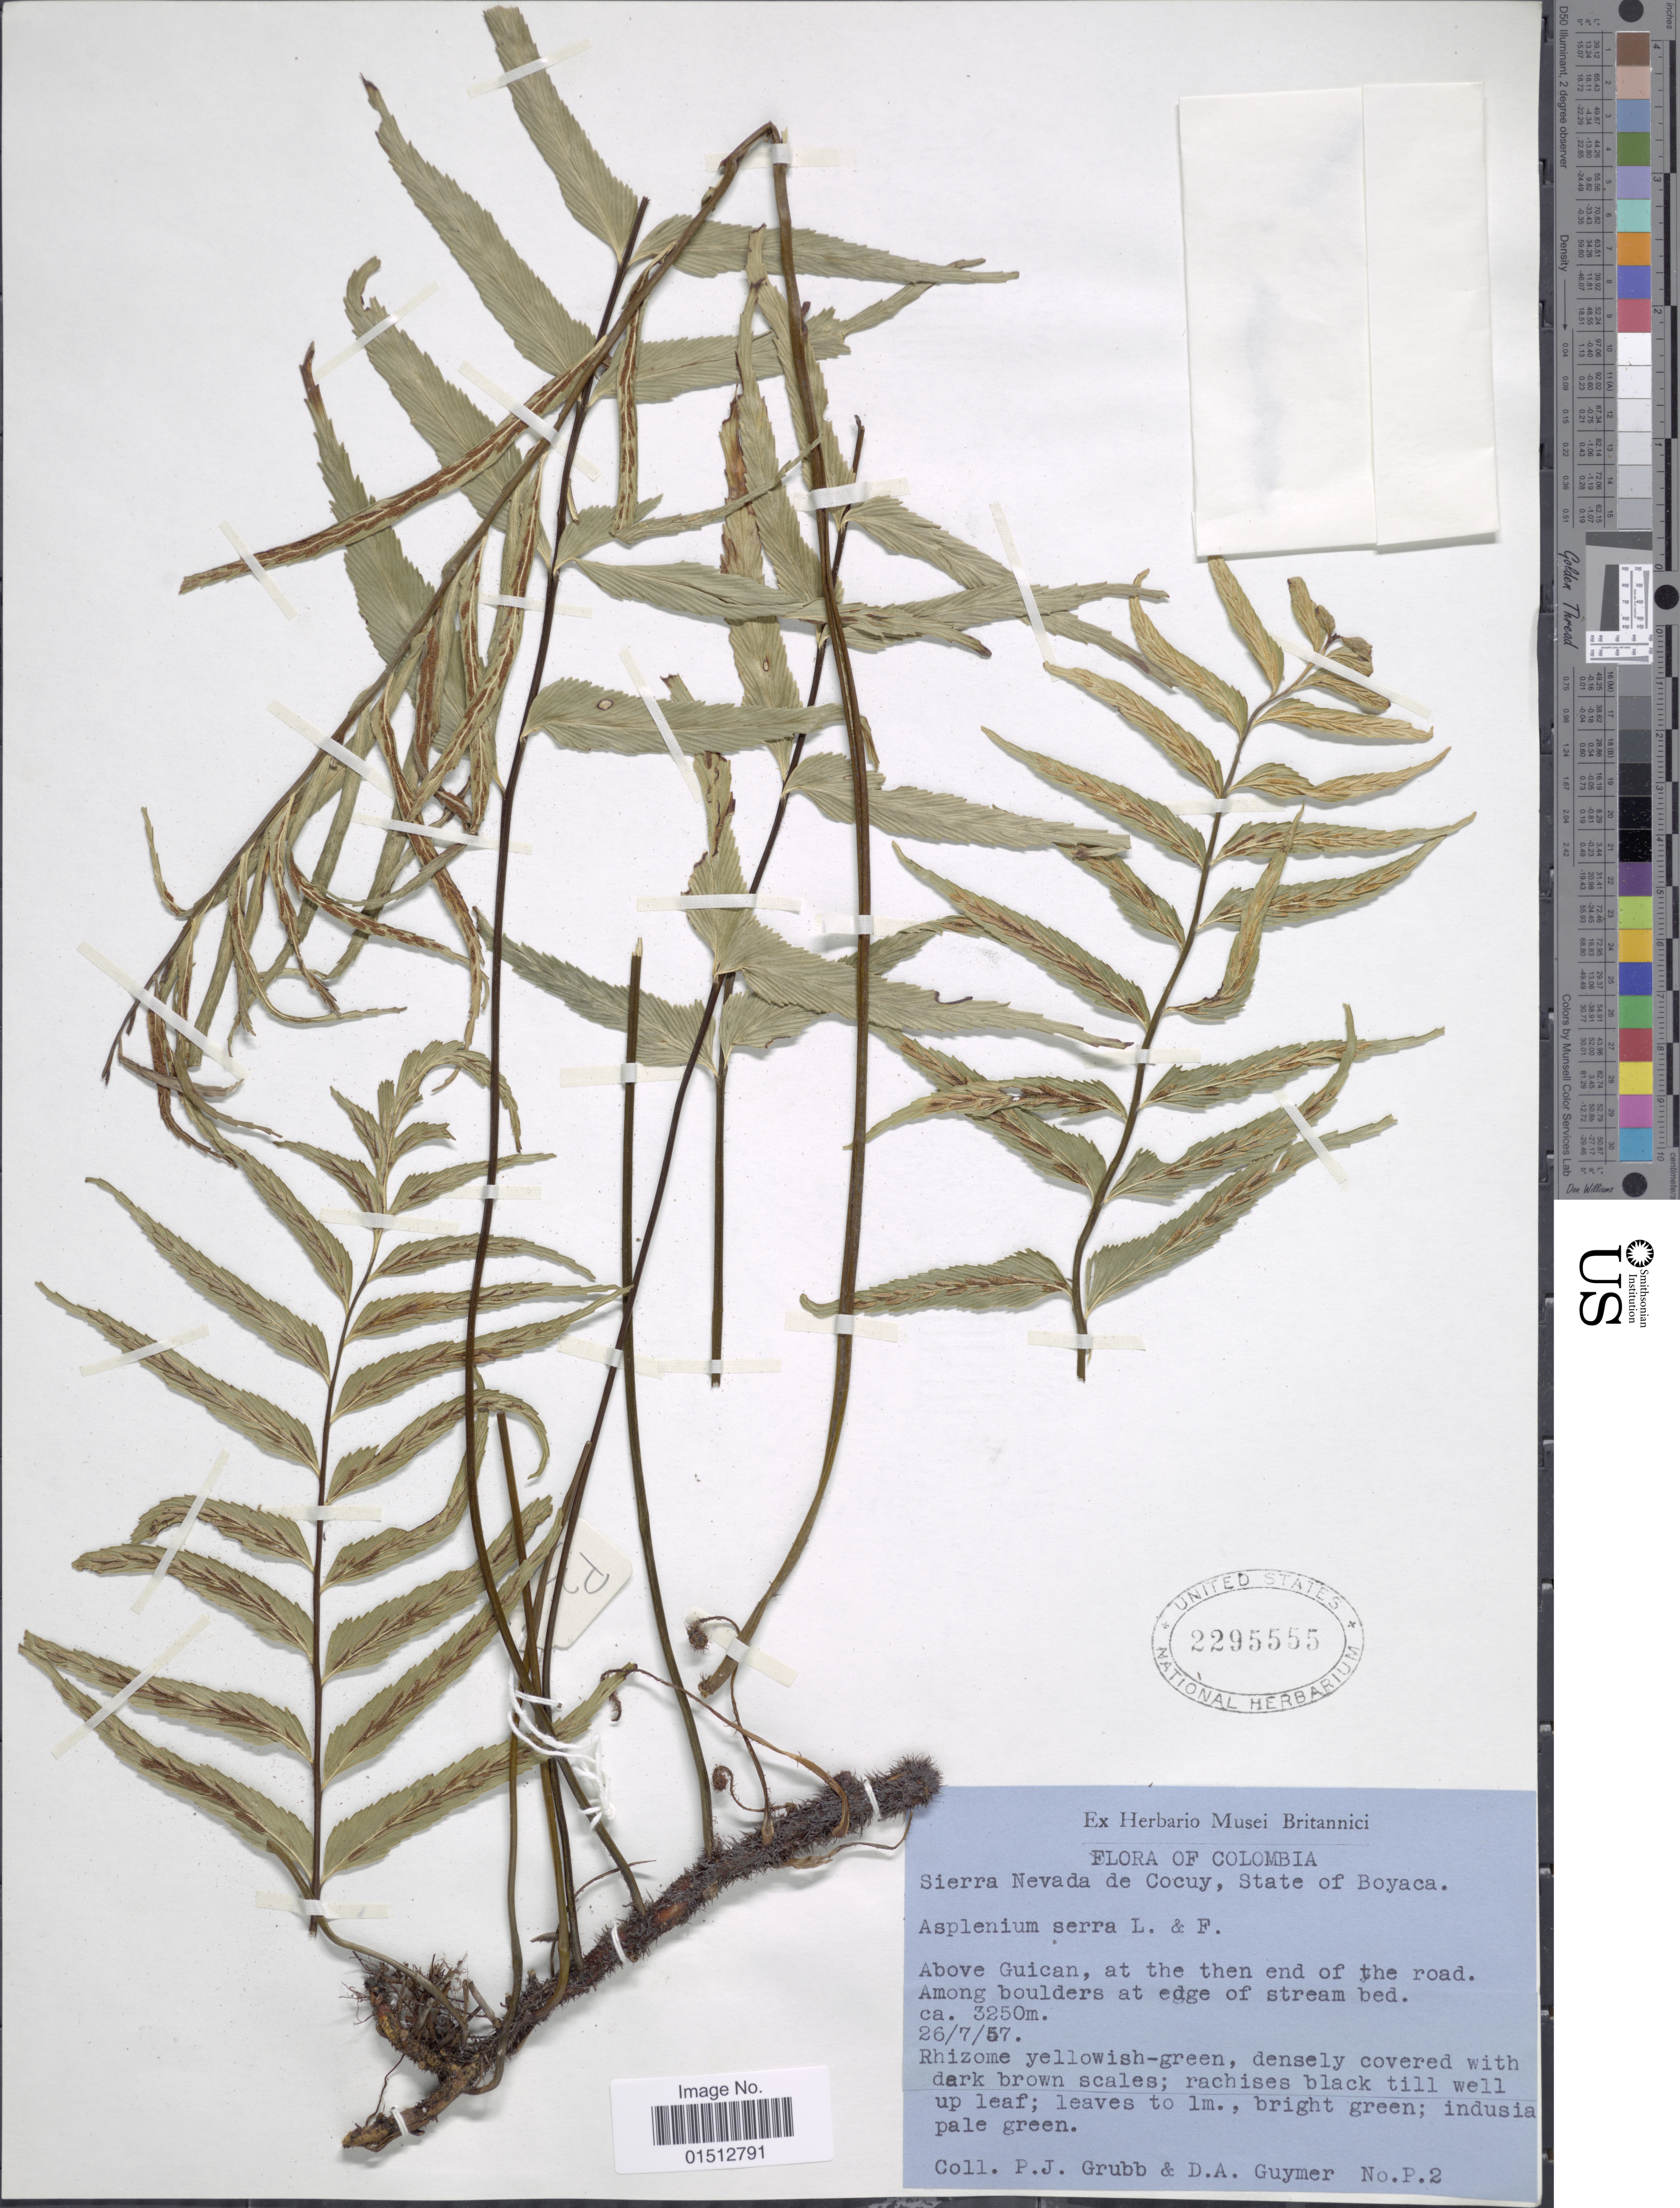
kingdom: Plantae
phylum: Tracheophyta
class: Polypodiopsida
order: Polypodiales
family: Aspleniaceae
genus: Asplenium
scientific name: Asplenium serra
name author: Langsd. & Fisch.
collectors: P. J. Grubb & D. Guymer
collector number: P2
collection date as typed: Transcribed d/m/y: 26/7/57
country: Colombia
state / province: Boyacá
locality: Colombia, Sierra Nevada de Cocuy, State of Boyaca, above Guican, at the then end of the road.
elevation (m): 3250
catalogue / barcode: US 2295555